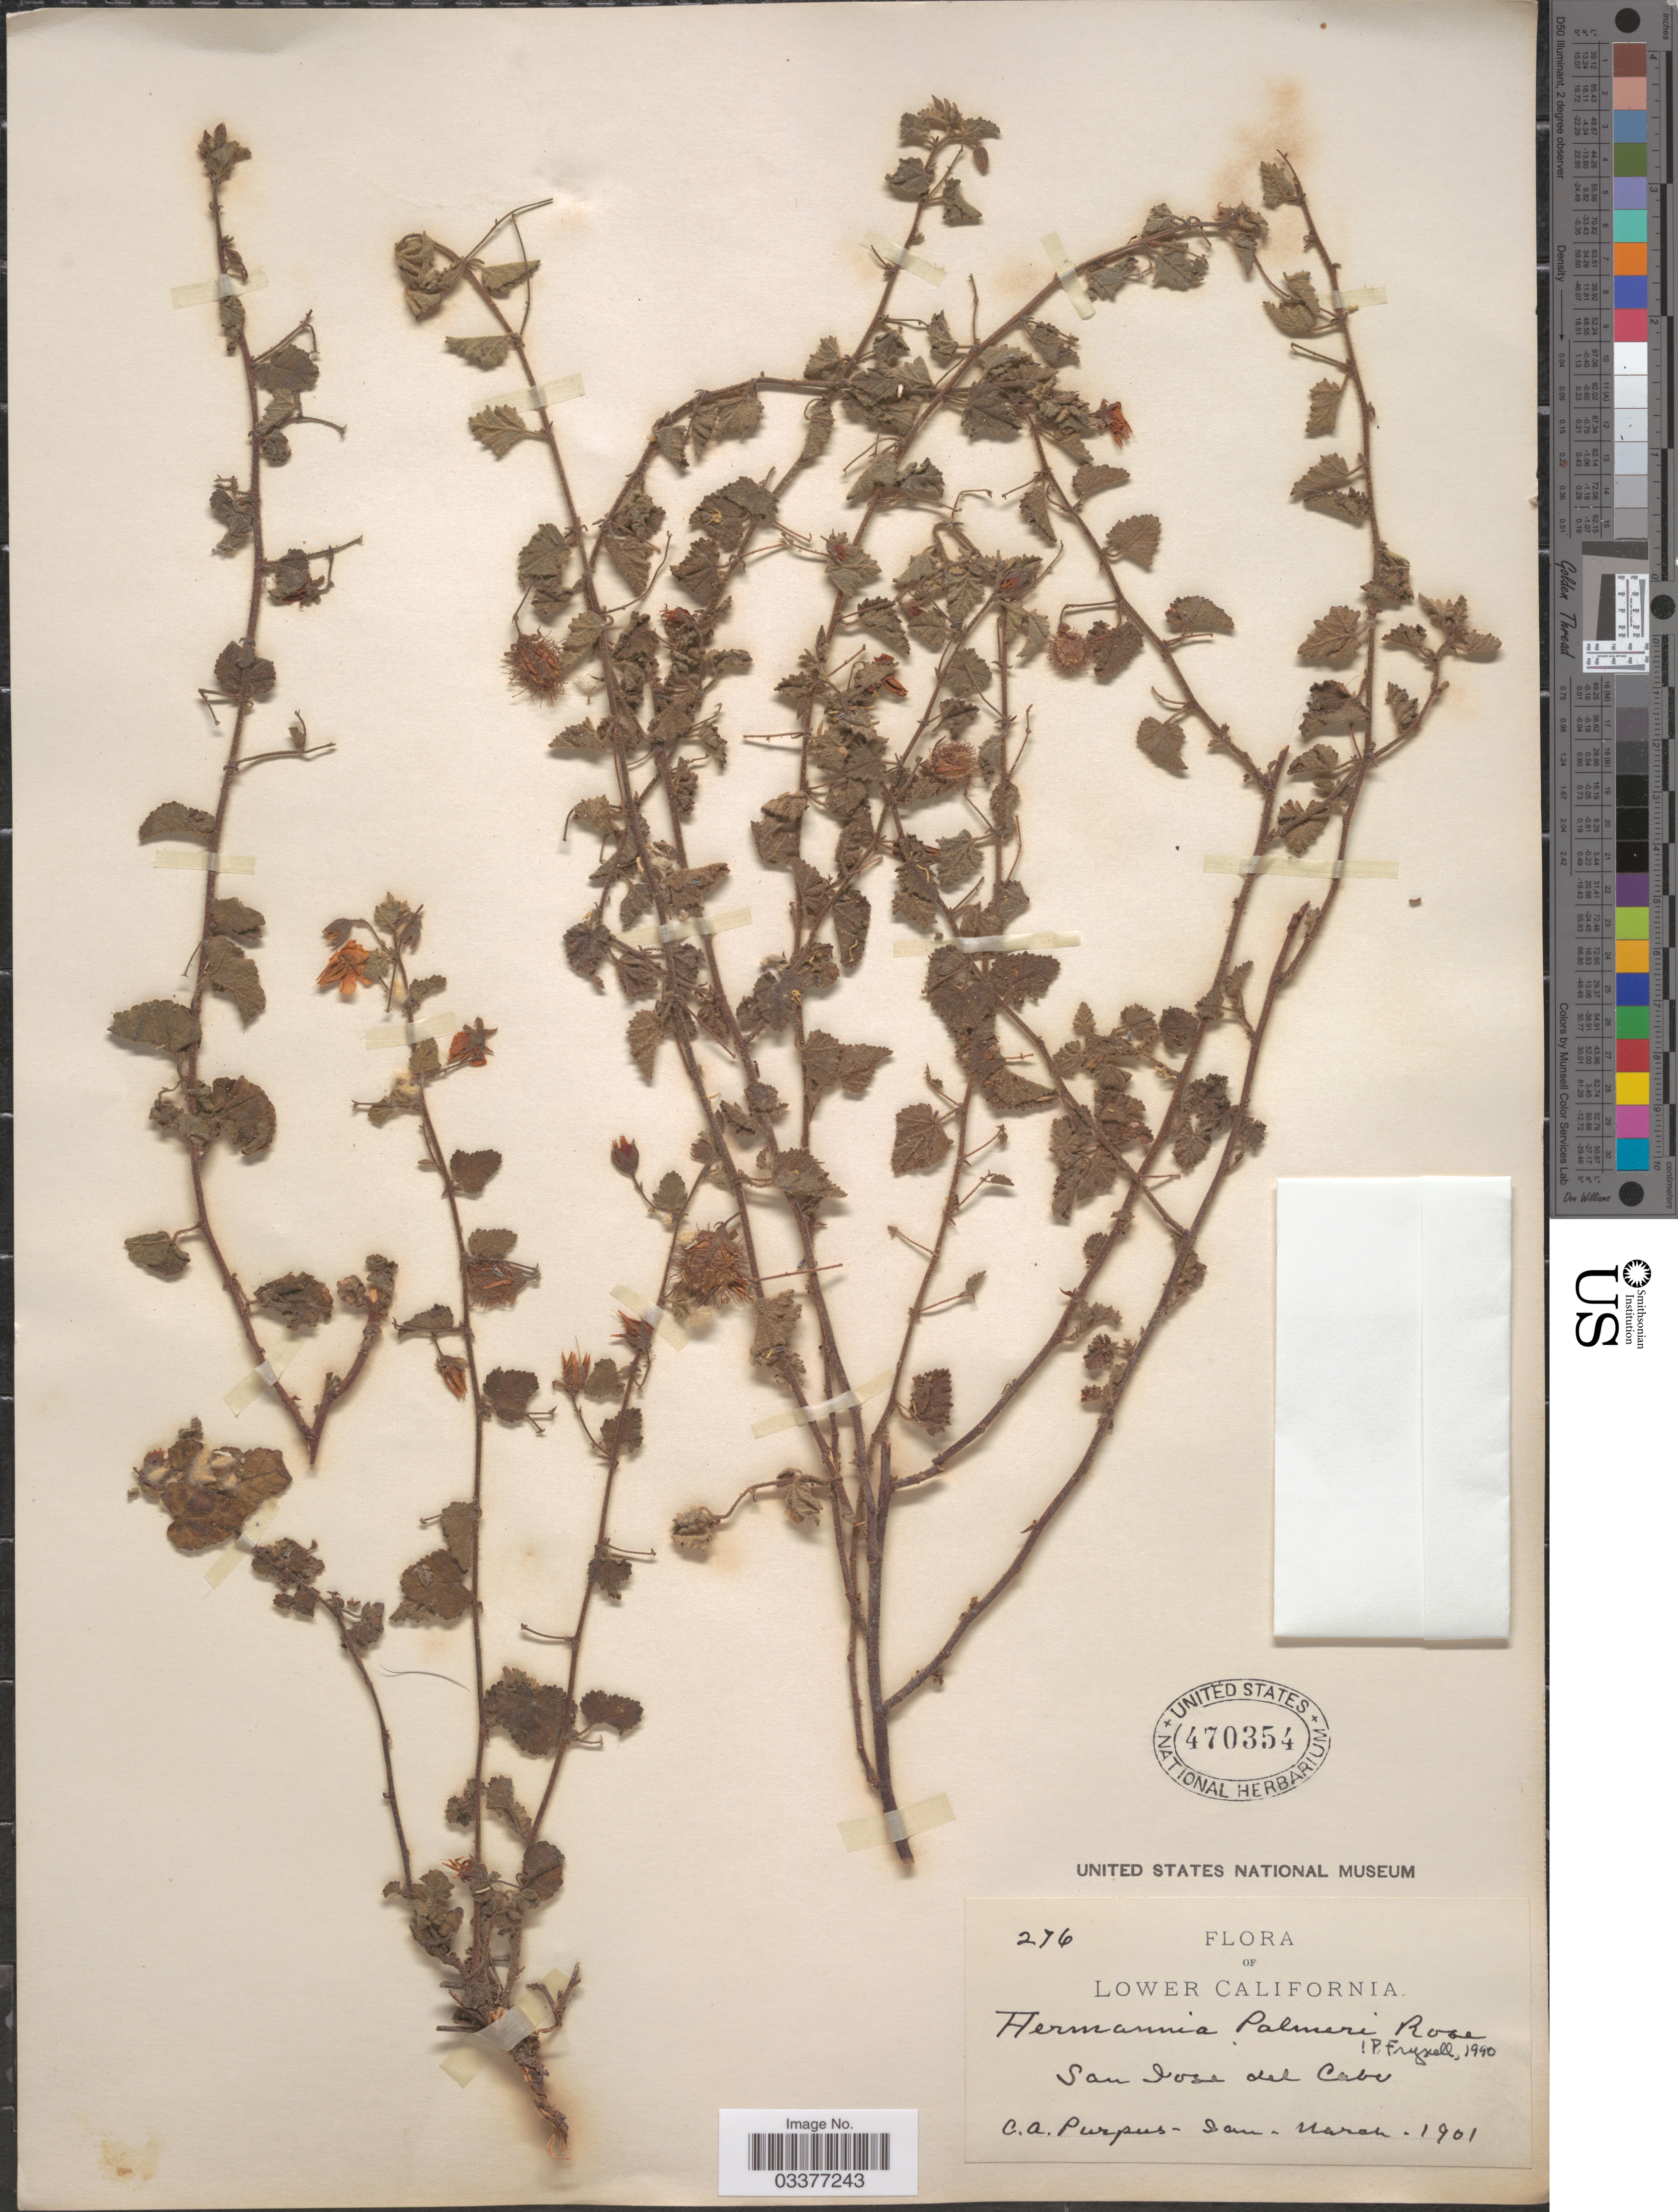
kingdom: Plantae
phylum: Tracheophyta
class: Magnoliopsida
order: Malvales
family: Malvaceae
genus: Hermannia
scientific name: Hermannia palmeri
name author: Rose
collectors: C. A. Purpus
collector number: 276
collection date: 1901-01/1901-03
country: Mexico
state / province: Baja California Sur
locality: Lower California. San Jose del Cabo.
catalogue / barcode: US 470354